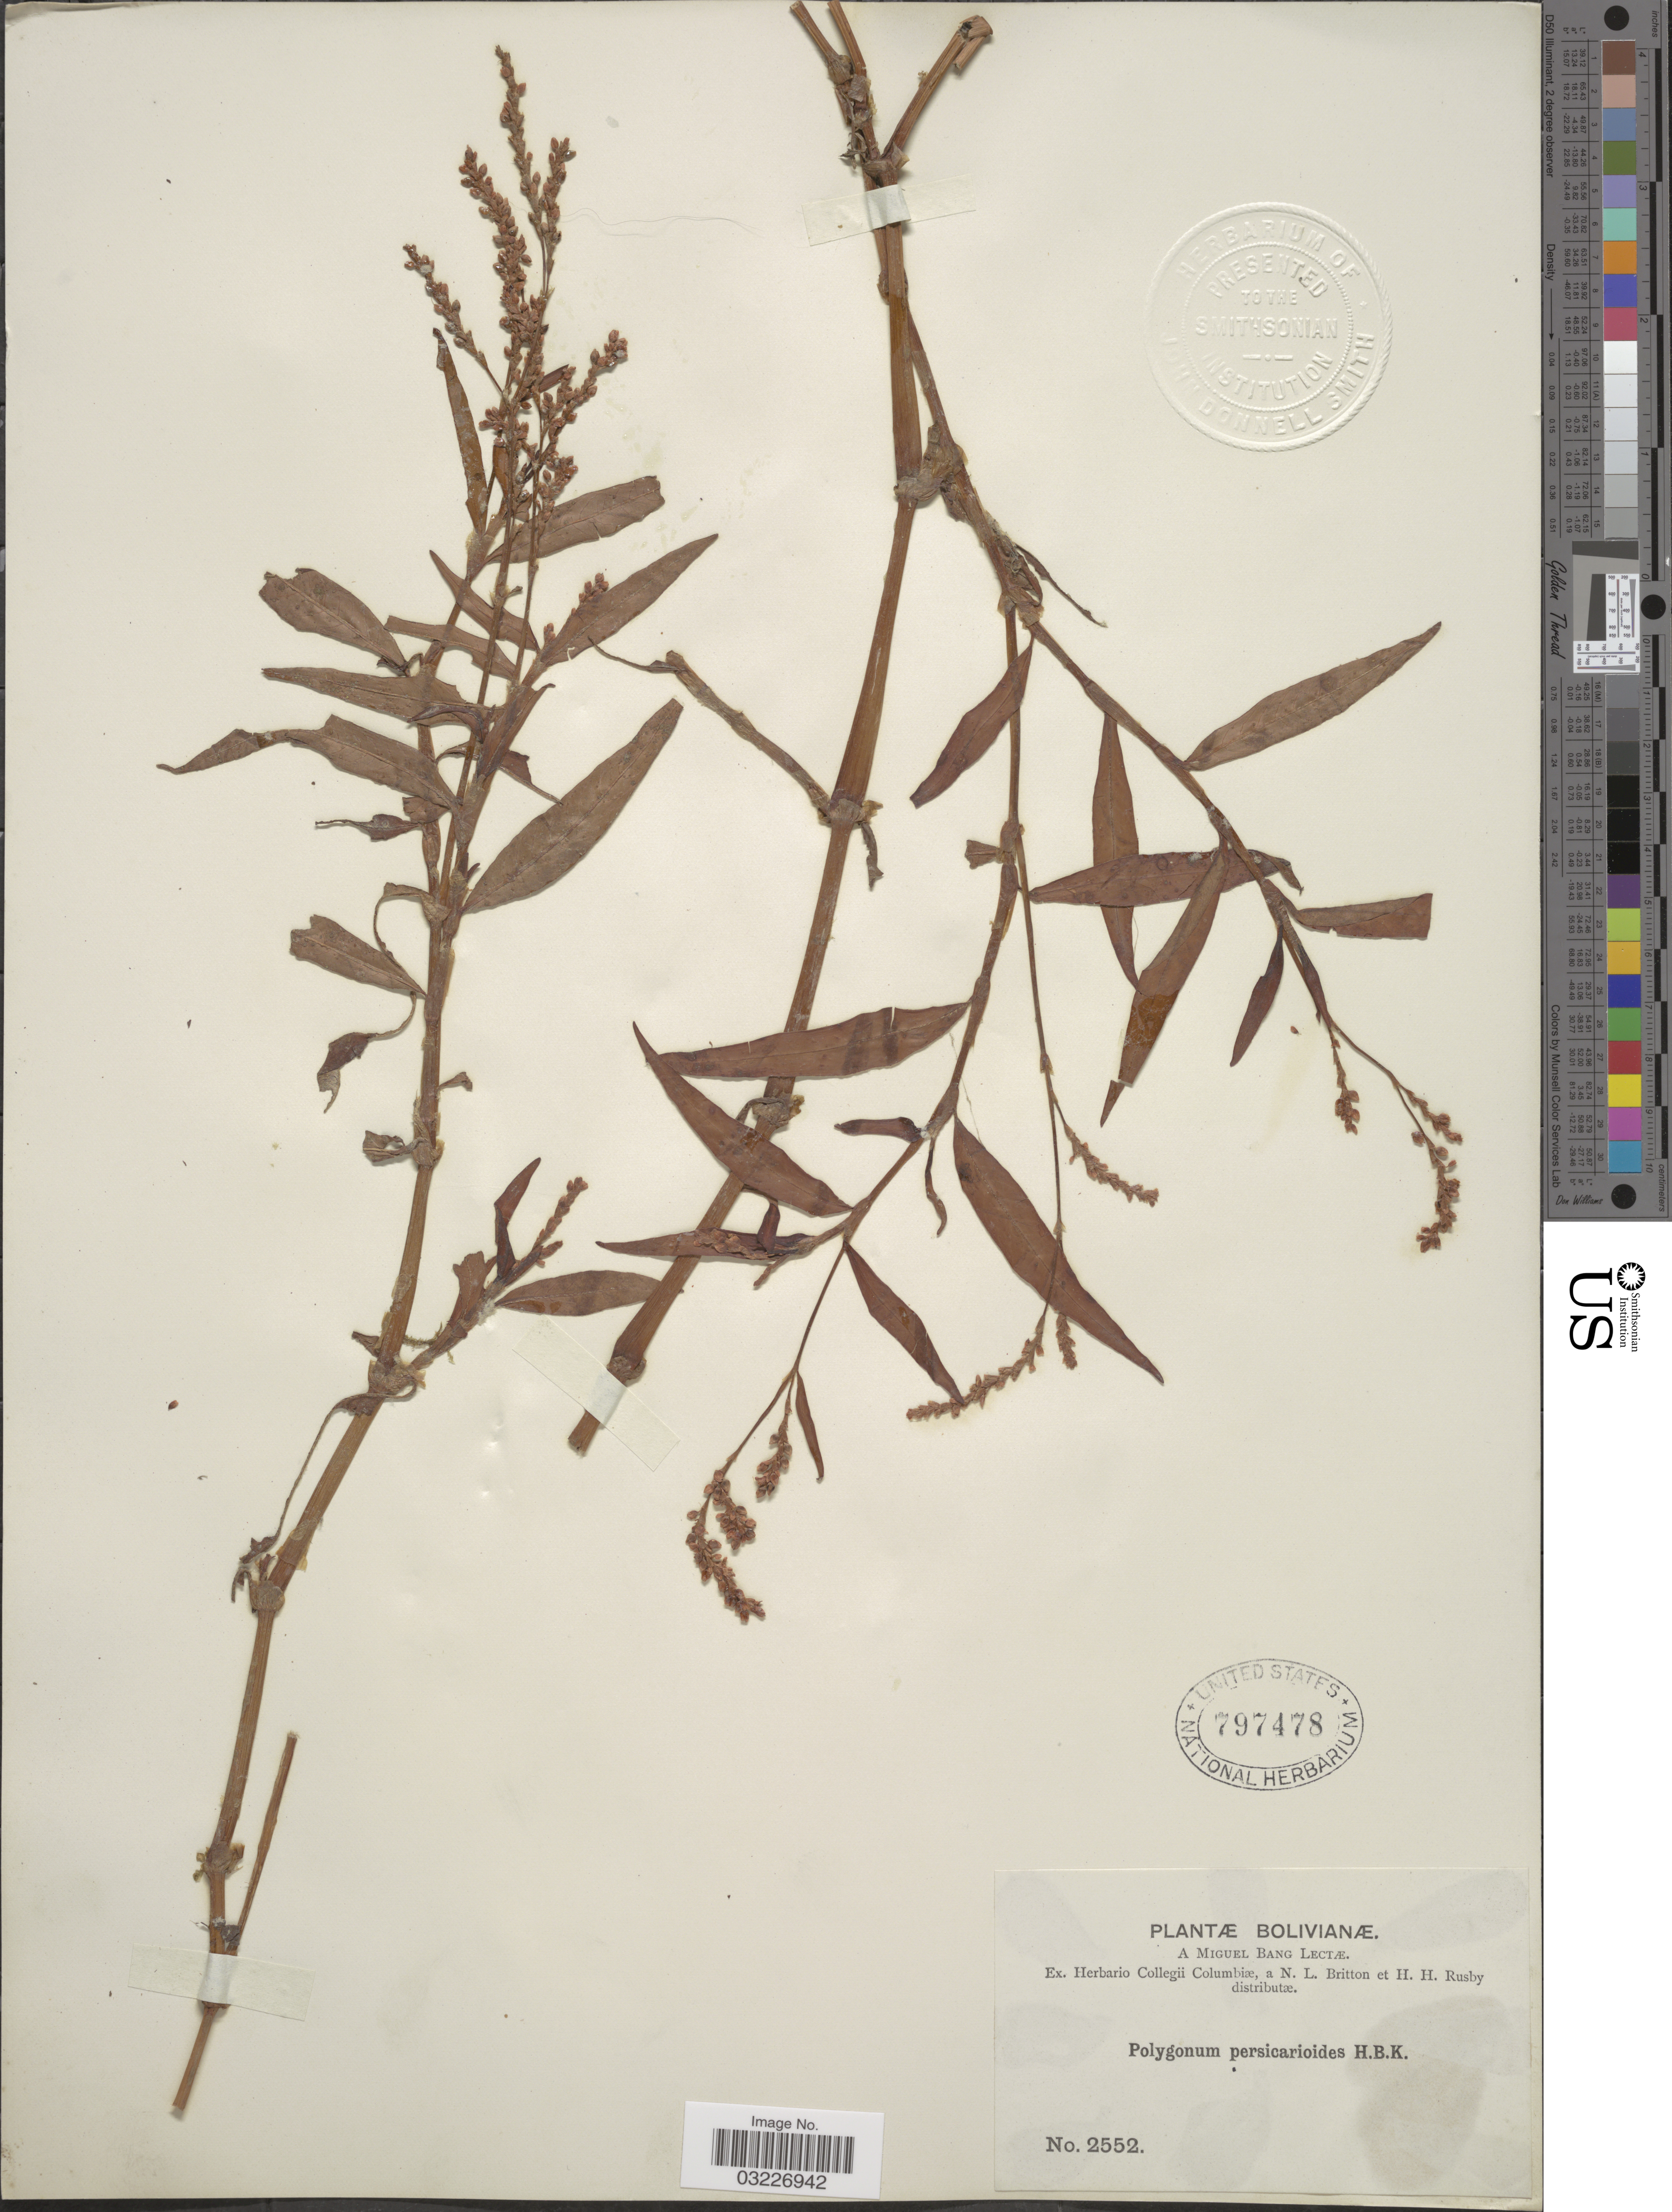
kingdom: Plantae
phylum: Tracheophyta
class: Magnoliopsida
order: Caryophyllales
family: Polygonaceae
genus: Polygonum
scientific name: Polygonum persicarioides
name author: Kunth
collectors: M. Bang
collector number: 2552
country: Bolivia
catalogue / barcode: US 797478